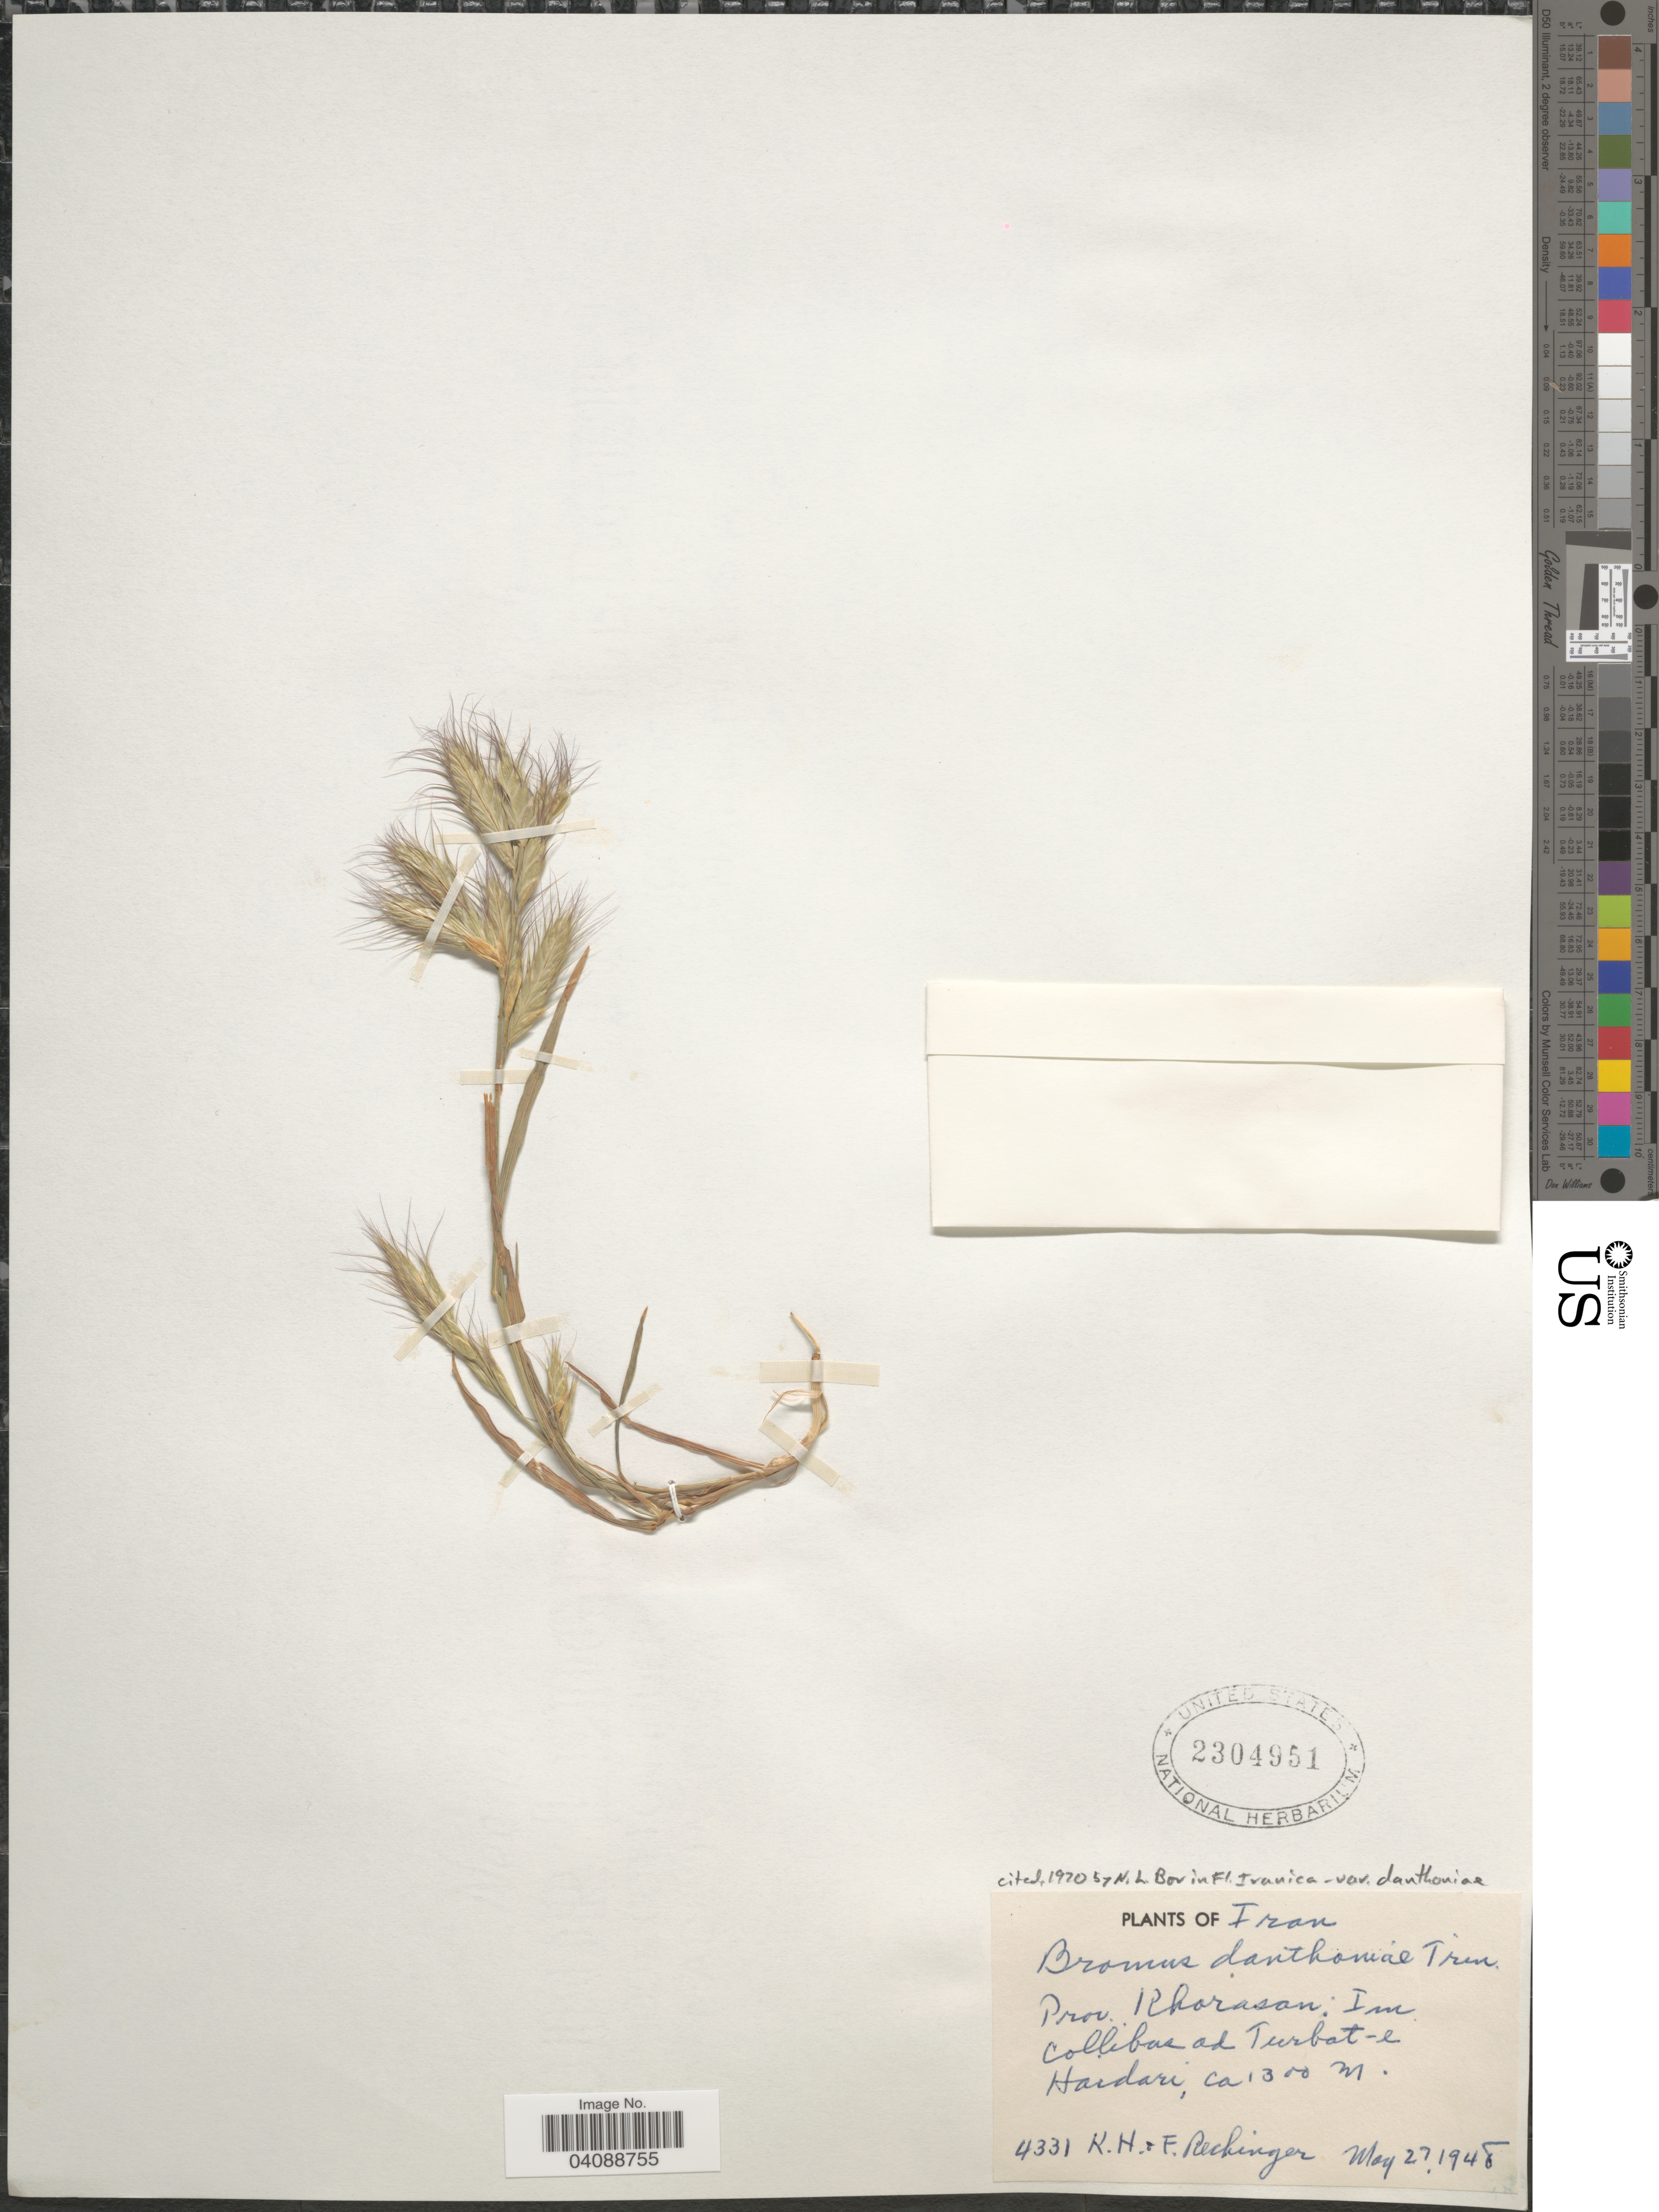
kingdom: Plantae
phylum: Tracheophyta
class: Liliopsida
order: Poales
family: Poaceae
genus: Bromus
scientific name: Bromus danthoniae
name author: Trin. ex C.A. Mey.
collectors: K. H. Rechinger & F. Rechinger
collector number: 4331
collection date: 1948-05-27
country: Iran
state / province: Khorasan [obsolete]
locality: Prov. Khorasan: Im Collibus ad Turbat-e Haidari.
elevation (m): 1300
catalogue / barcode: US 2304951